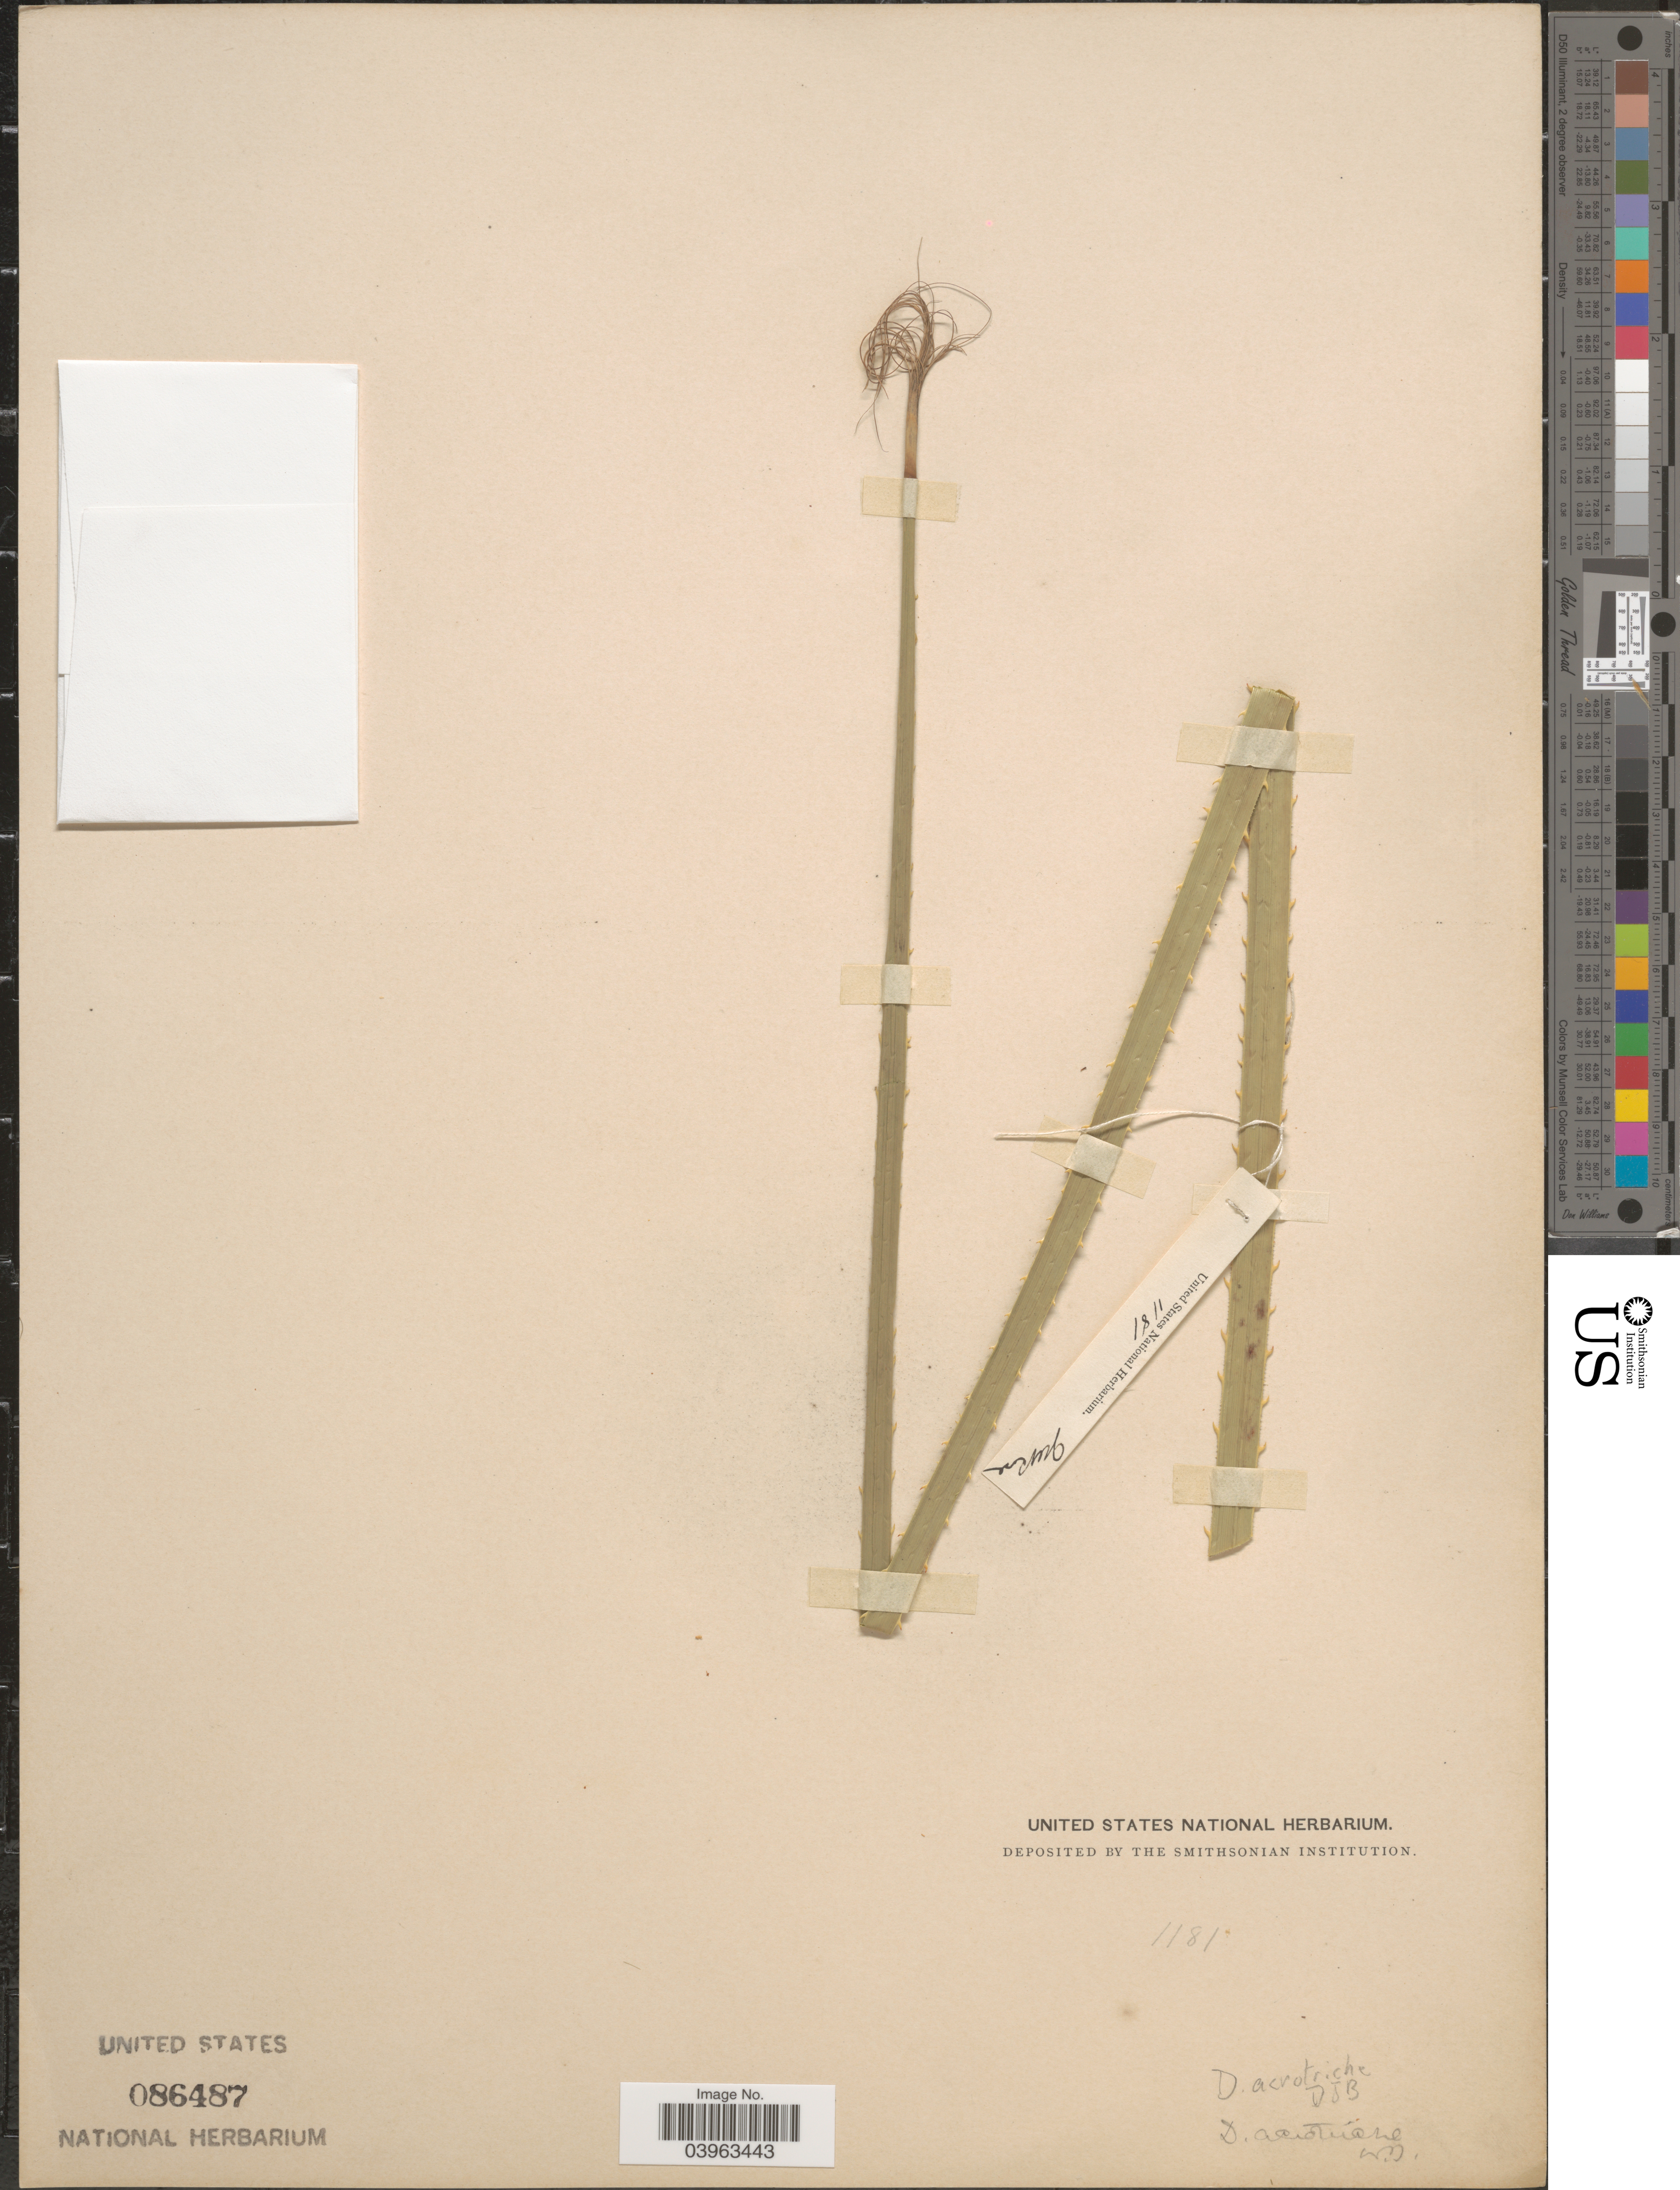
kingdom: Plantae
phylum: Tracheophyta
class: Liliopsida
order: Asparagales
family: Asparagaceae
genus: Dasylirion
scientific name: Dasylirion acrotrichum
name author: (Schiede) Zucc.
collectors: J. N. Rose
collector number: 1181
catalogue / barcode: US 86487